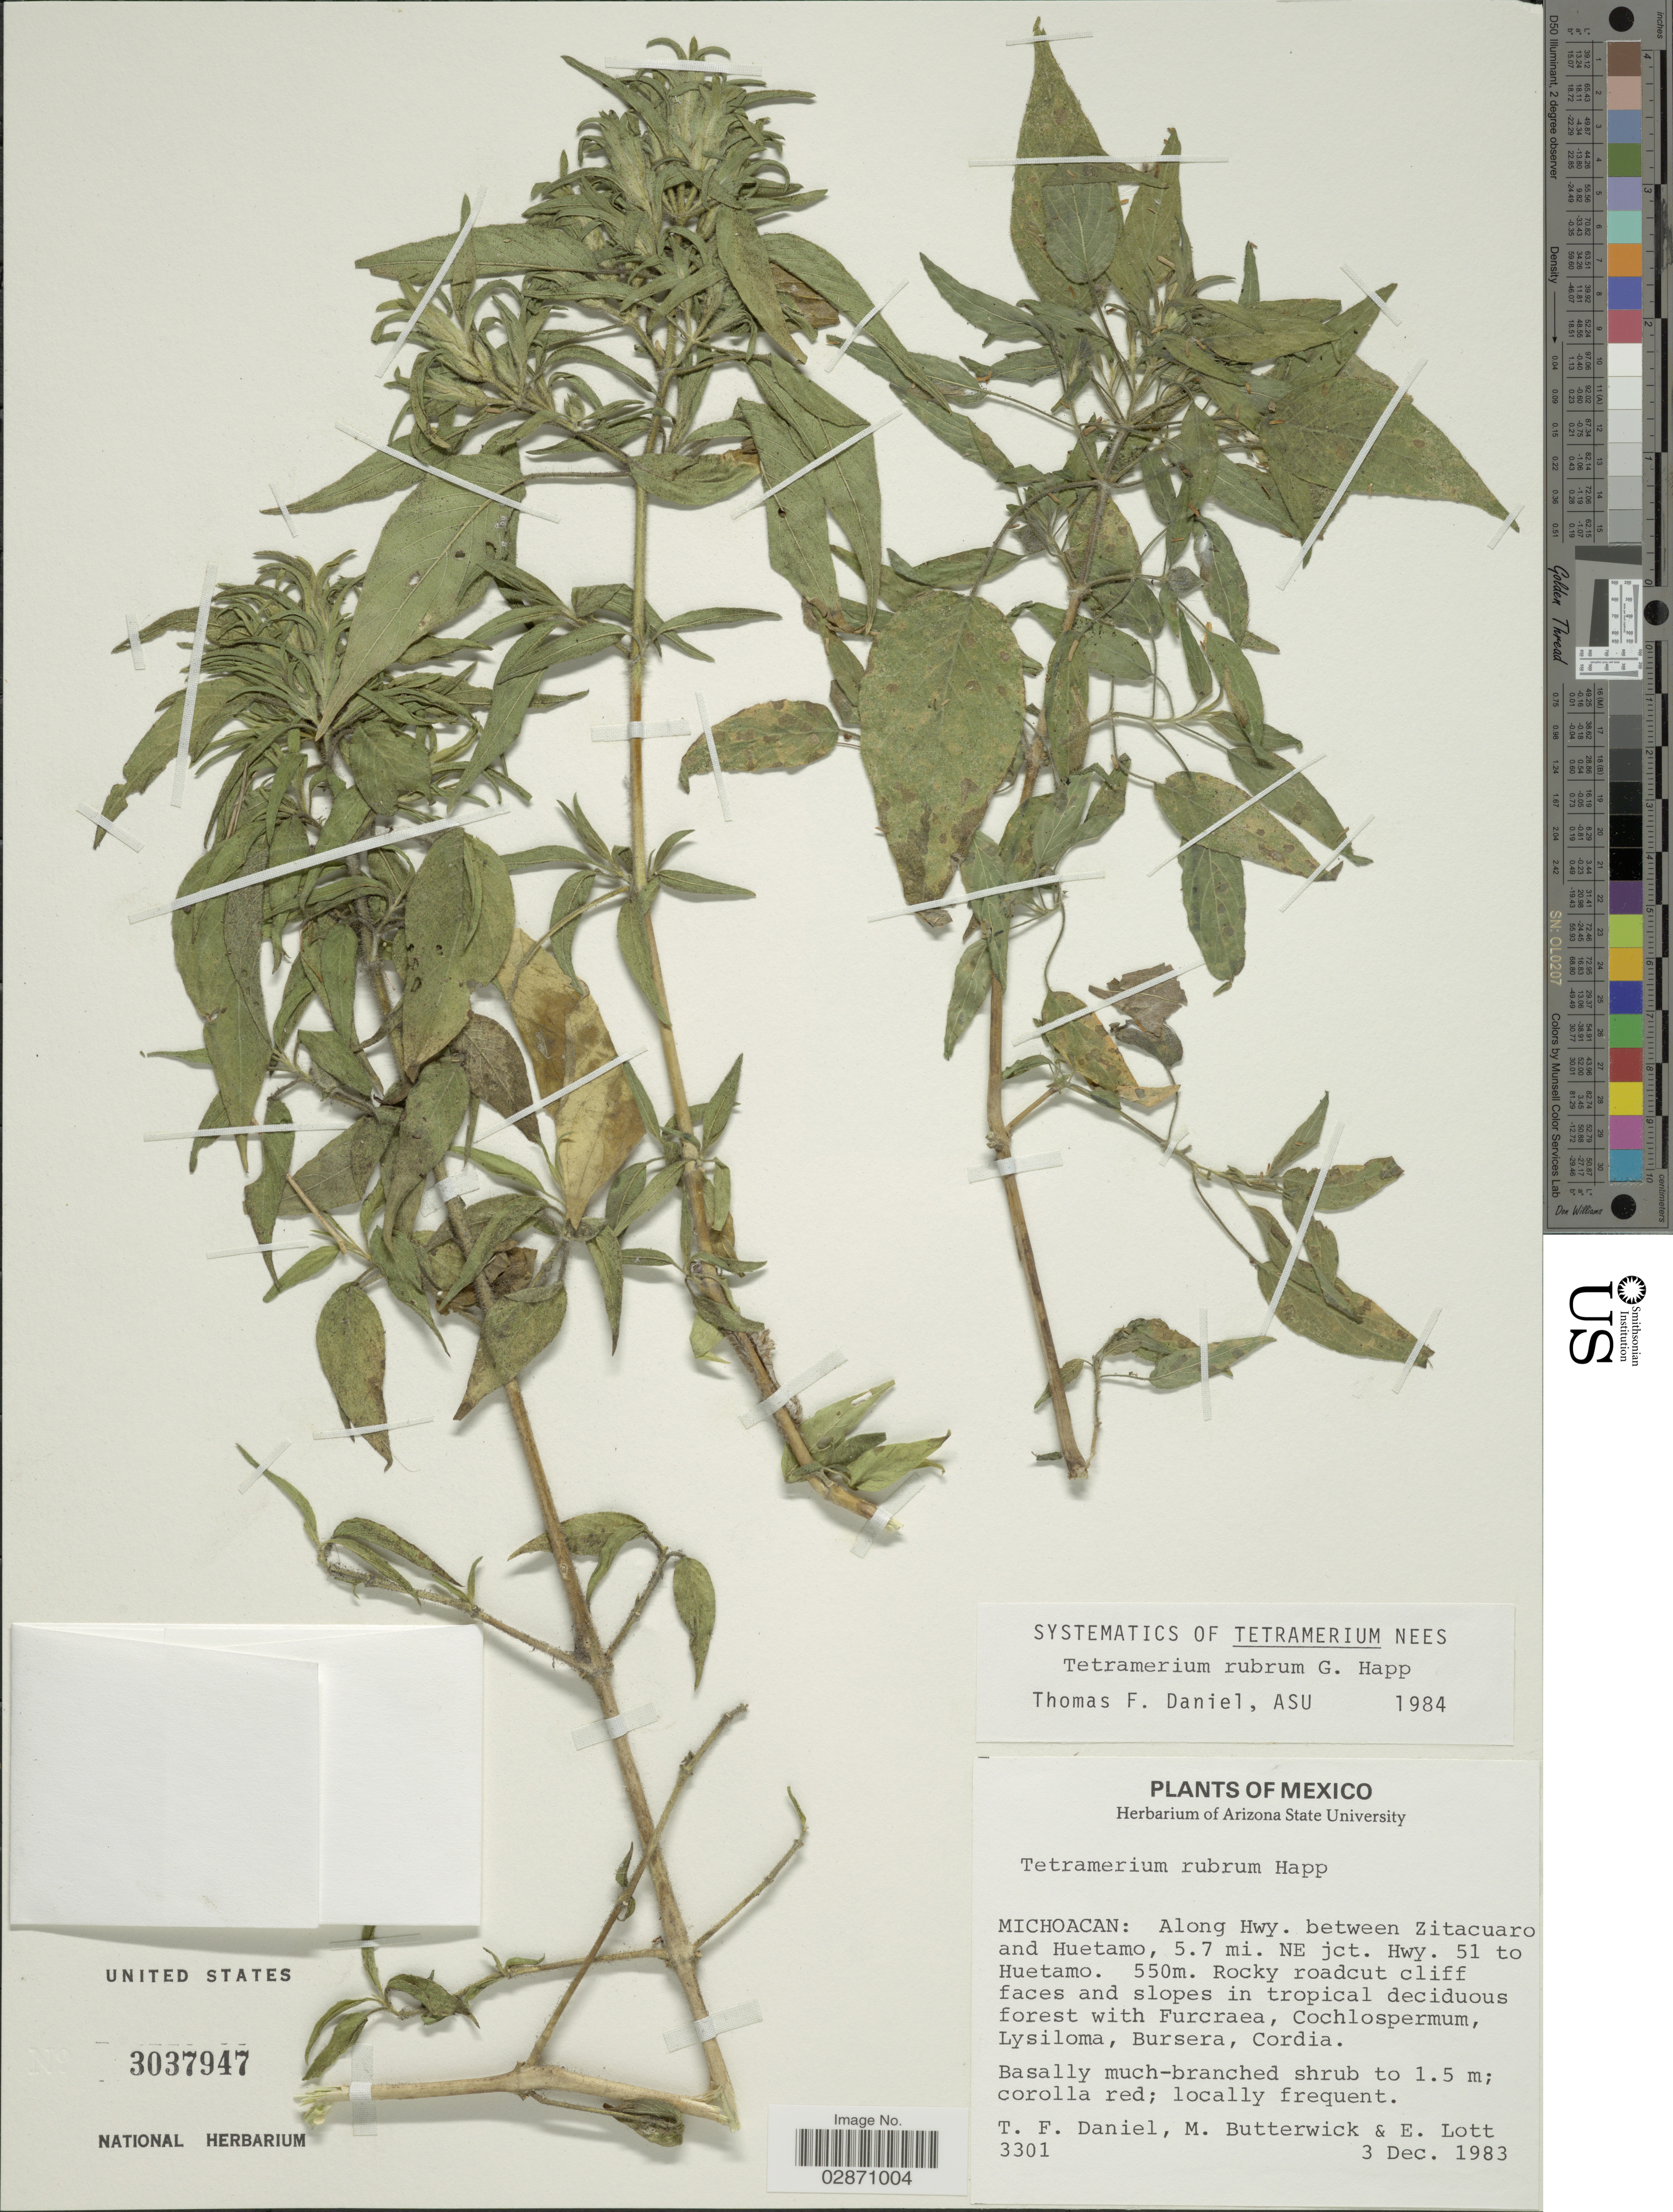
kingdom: Plantae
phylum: Tracheophyta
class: Magnoliopsida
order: Lamiales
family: Acanthaceae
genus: Tetramerium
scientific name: Tetramerium rubrum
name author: Happ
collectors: T. F. Daniel, M. Butterwick & E. Lott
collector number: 3301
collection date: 1983-12-03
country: Mexico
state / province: Michoacán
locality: Along Hwy. between Zitacuaro and Huetamo, 5.7 mi. NE jct. Hwy. 51 to Huetamo.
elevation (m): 550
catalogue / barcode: US 3037947